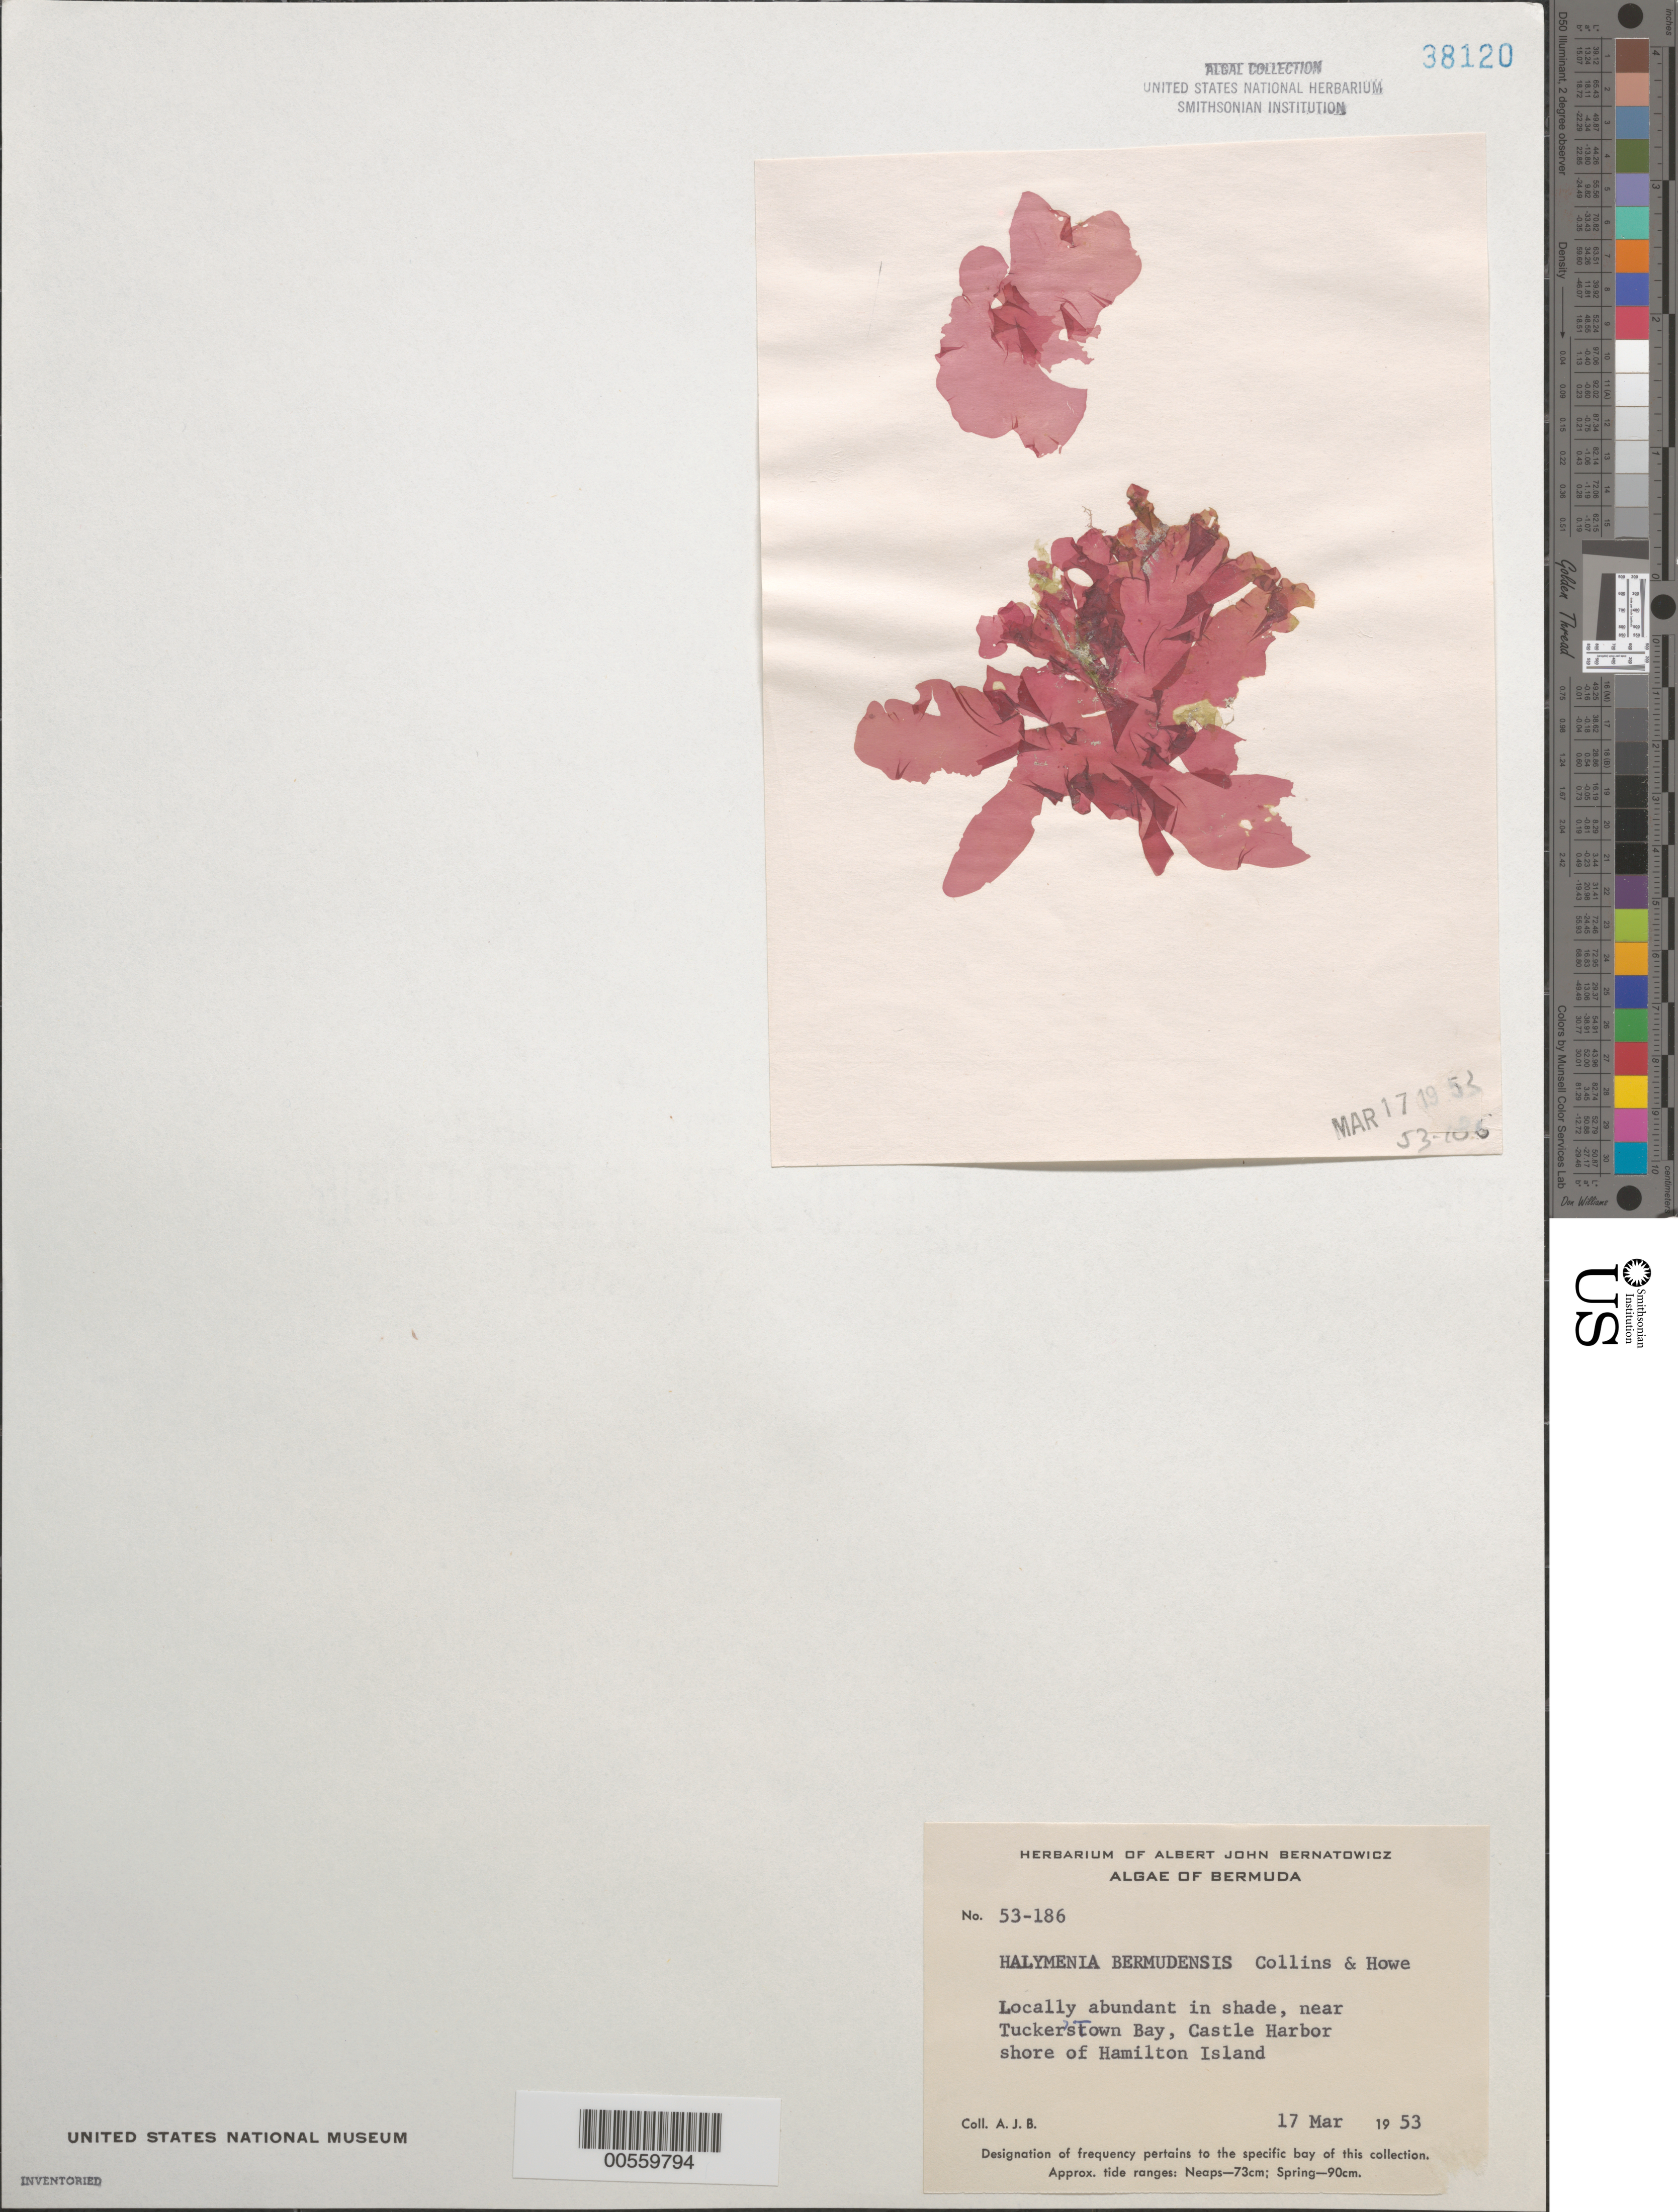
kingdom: Plantae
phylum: Rhodophyta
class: Florideophyceae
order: Sebdeniales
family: Sebdeniaceae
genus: Sebdenia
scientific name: Sebdenia flabellata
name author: (J. Agardh) P.G. Parkinson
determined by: Algae name updating Project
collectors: A. Bernatowicz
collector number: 53-186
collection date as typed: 17 Mar 1953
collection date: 1953-03-17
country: Bermuda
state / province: Saint George's (parish)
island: Bermuda Island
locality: Tucker's Town Bay, Castle Harbor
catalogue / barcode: US 38120